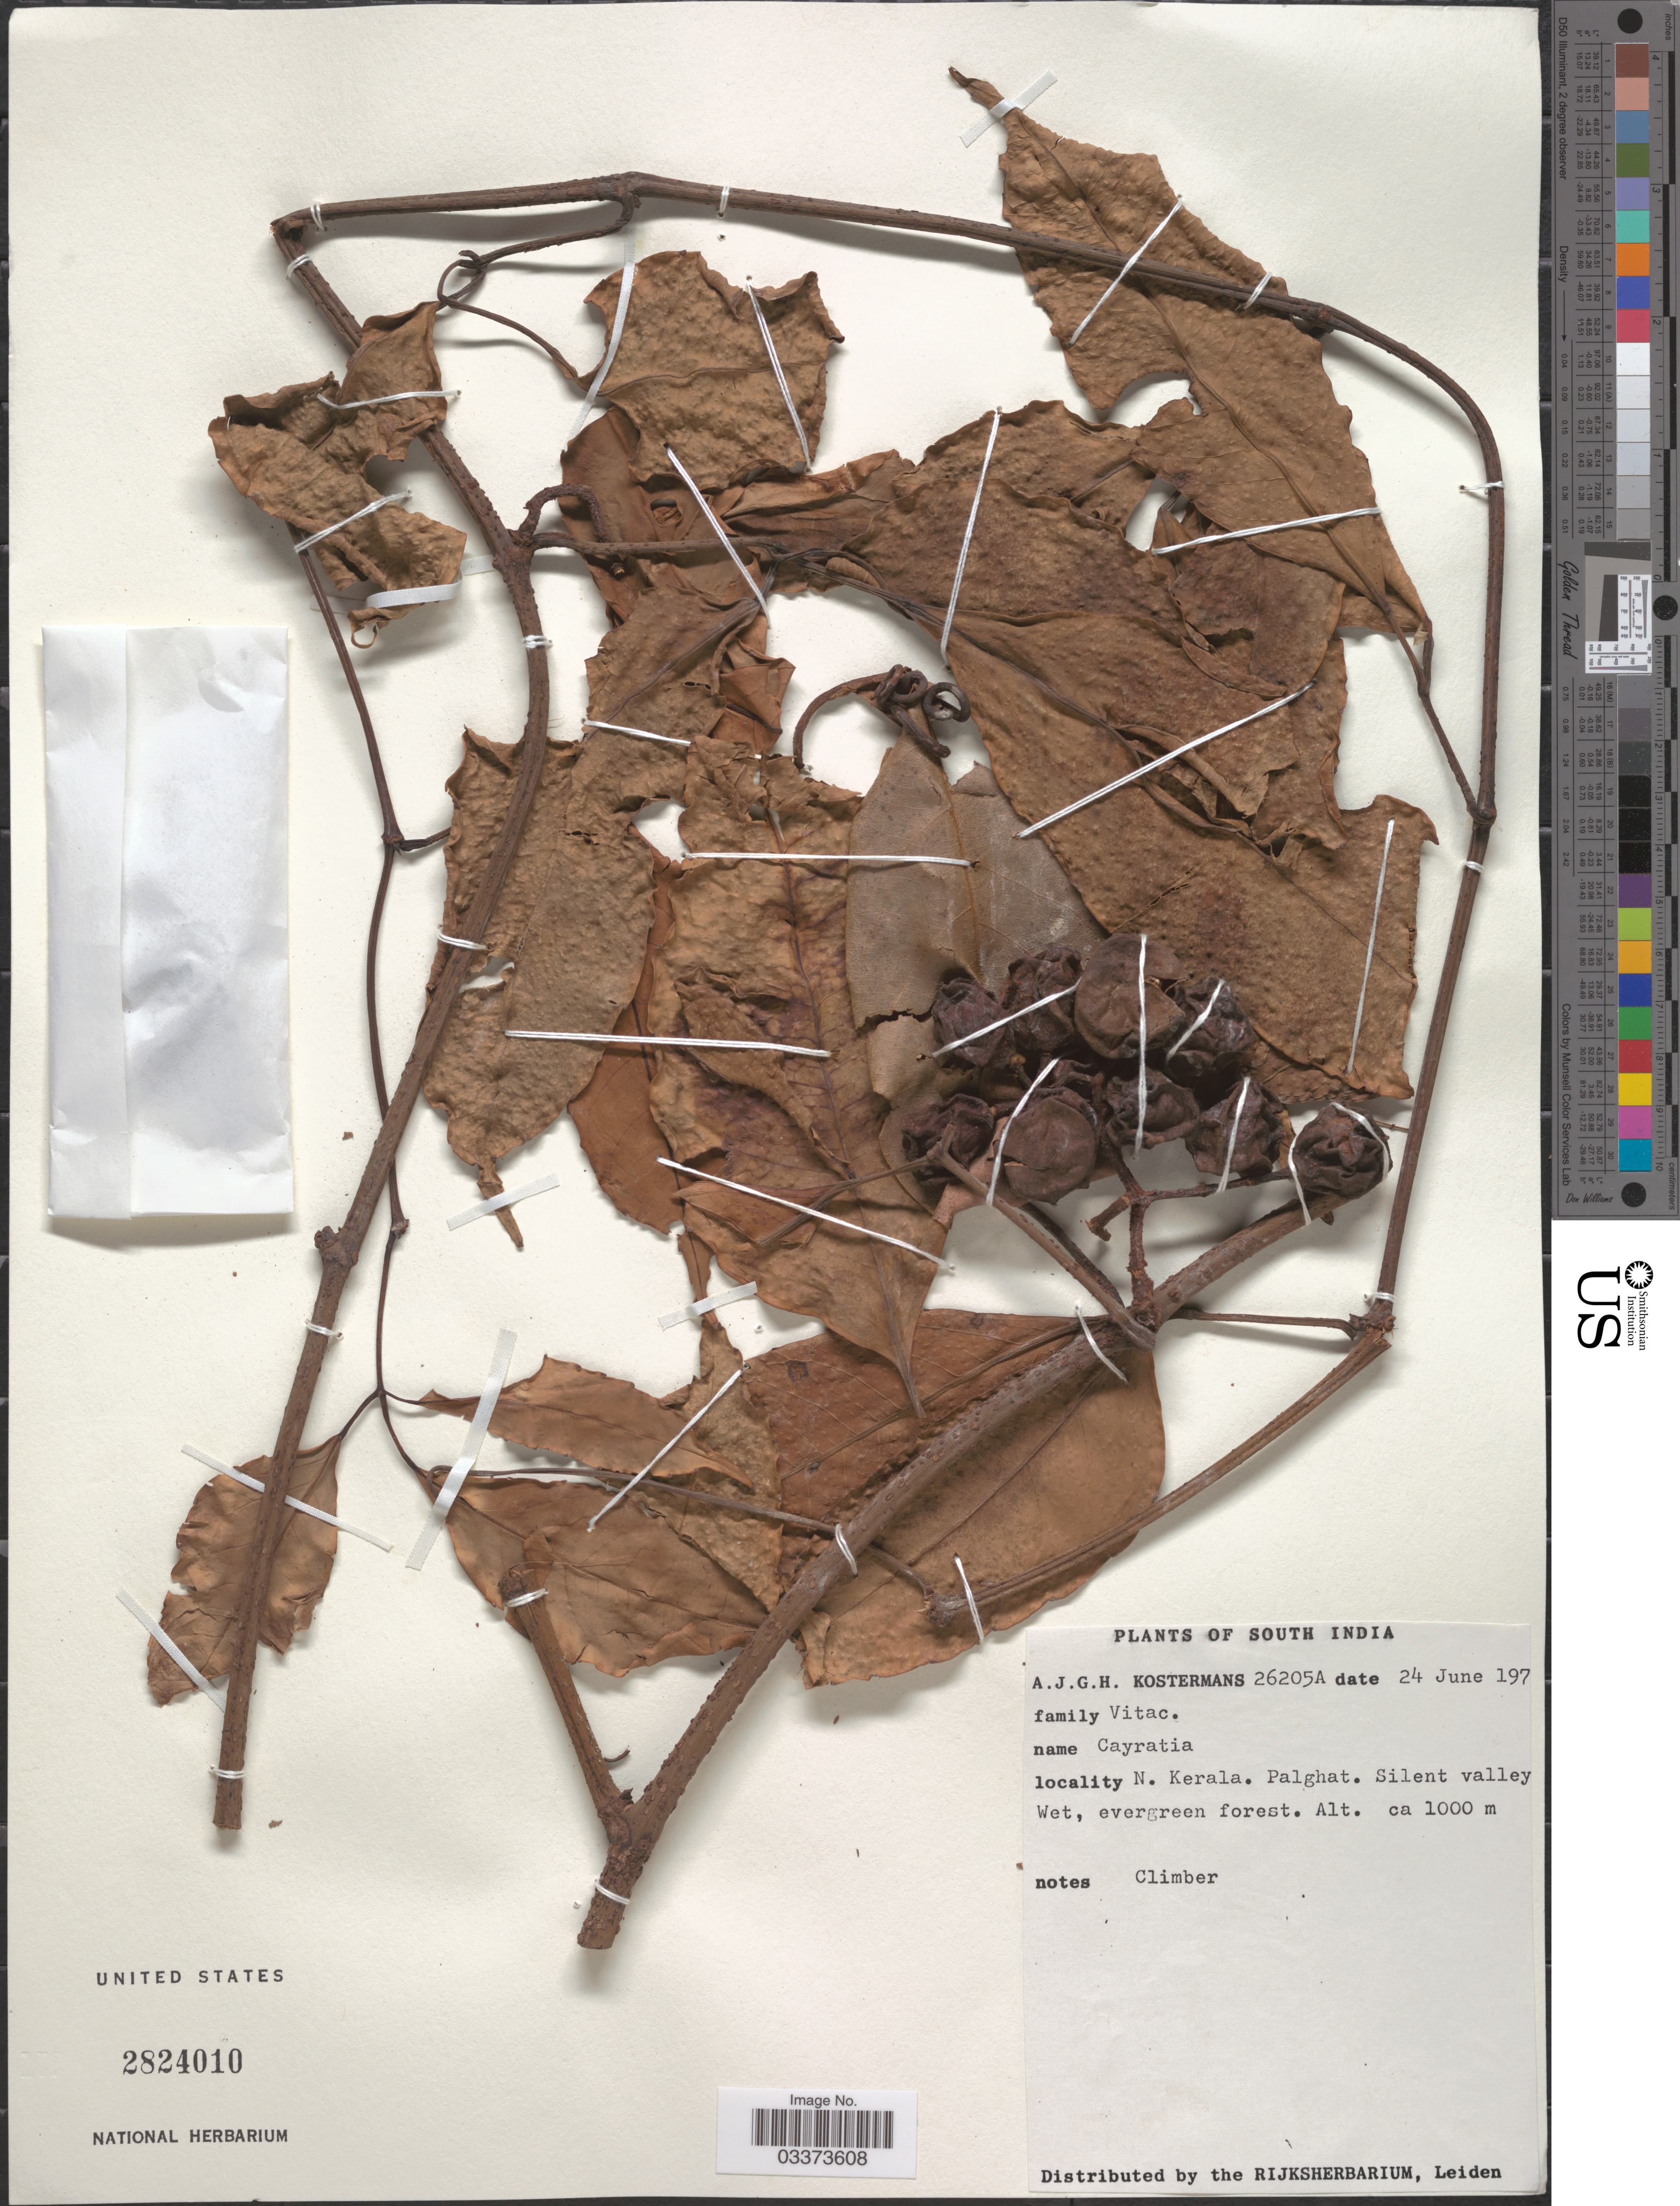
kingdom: Plantae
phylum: Tracheophyta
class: Magnoliopsida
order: Vitales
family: Vitaceae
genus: Cayratia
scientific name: Cayratia sp.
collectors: A. J. G. Kostermans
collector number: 26205A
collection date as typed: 24 June 197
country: India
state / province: Kerala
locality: South India. N. Kerala. Palghat. Silent valley.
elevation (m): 1000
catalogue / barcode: US 2824010